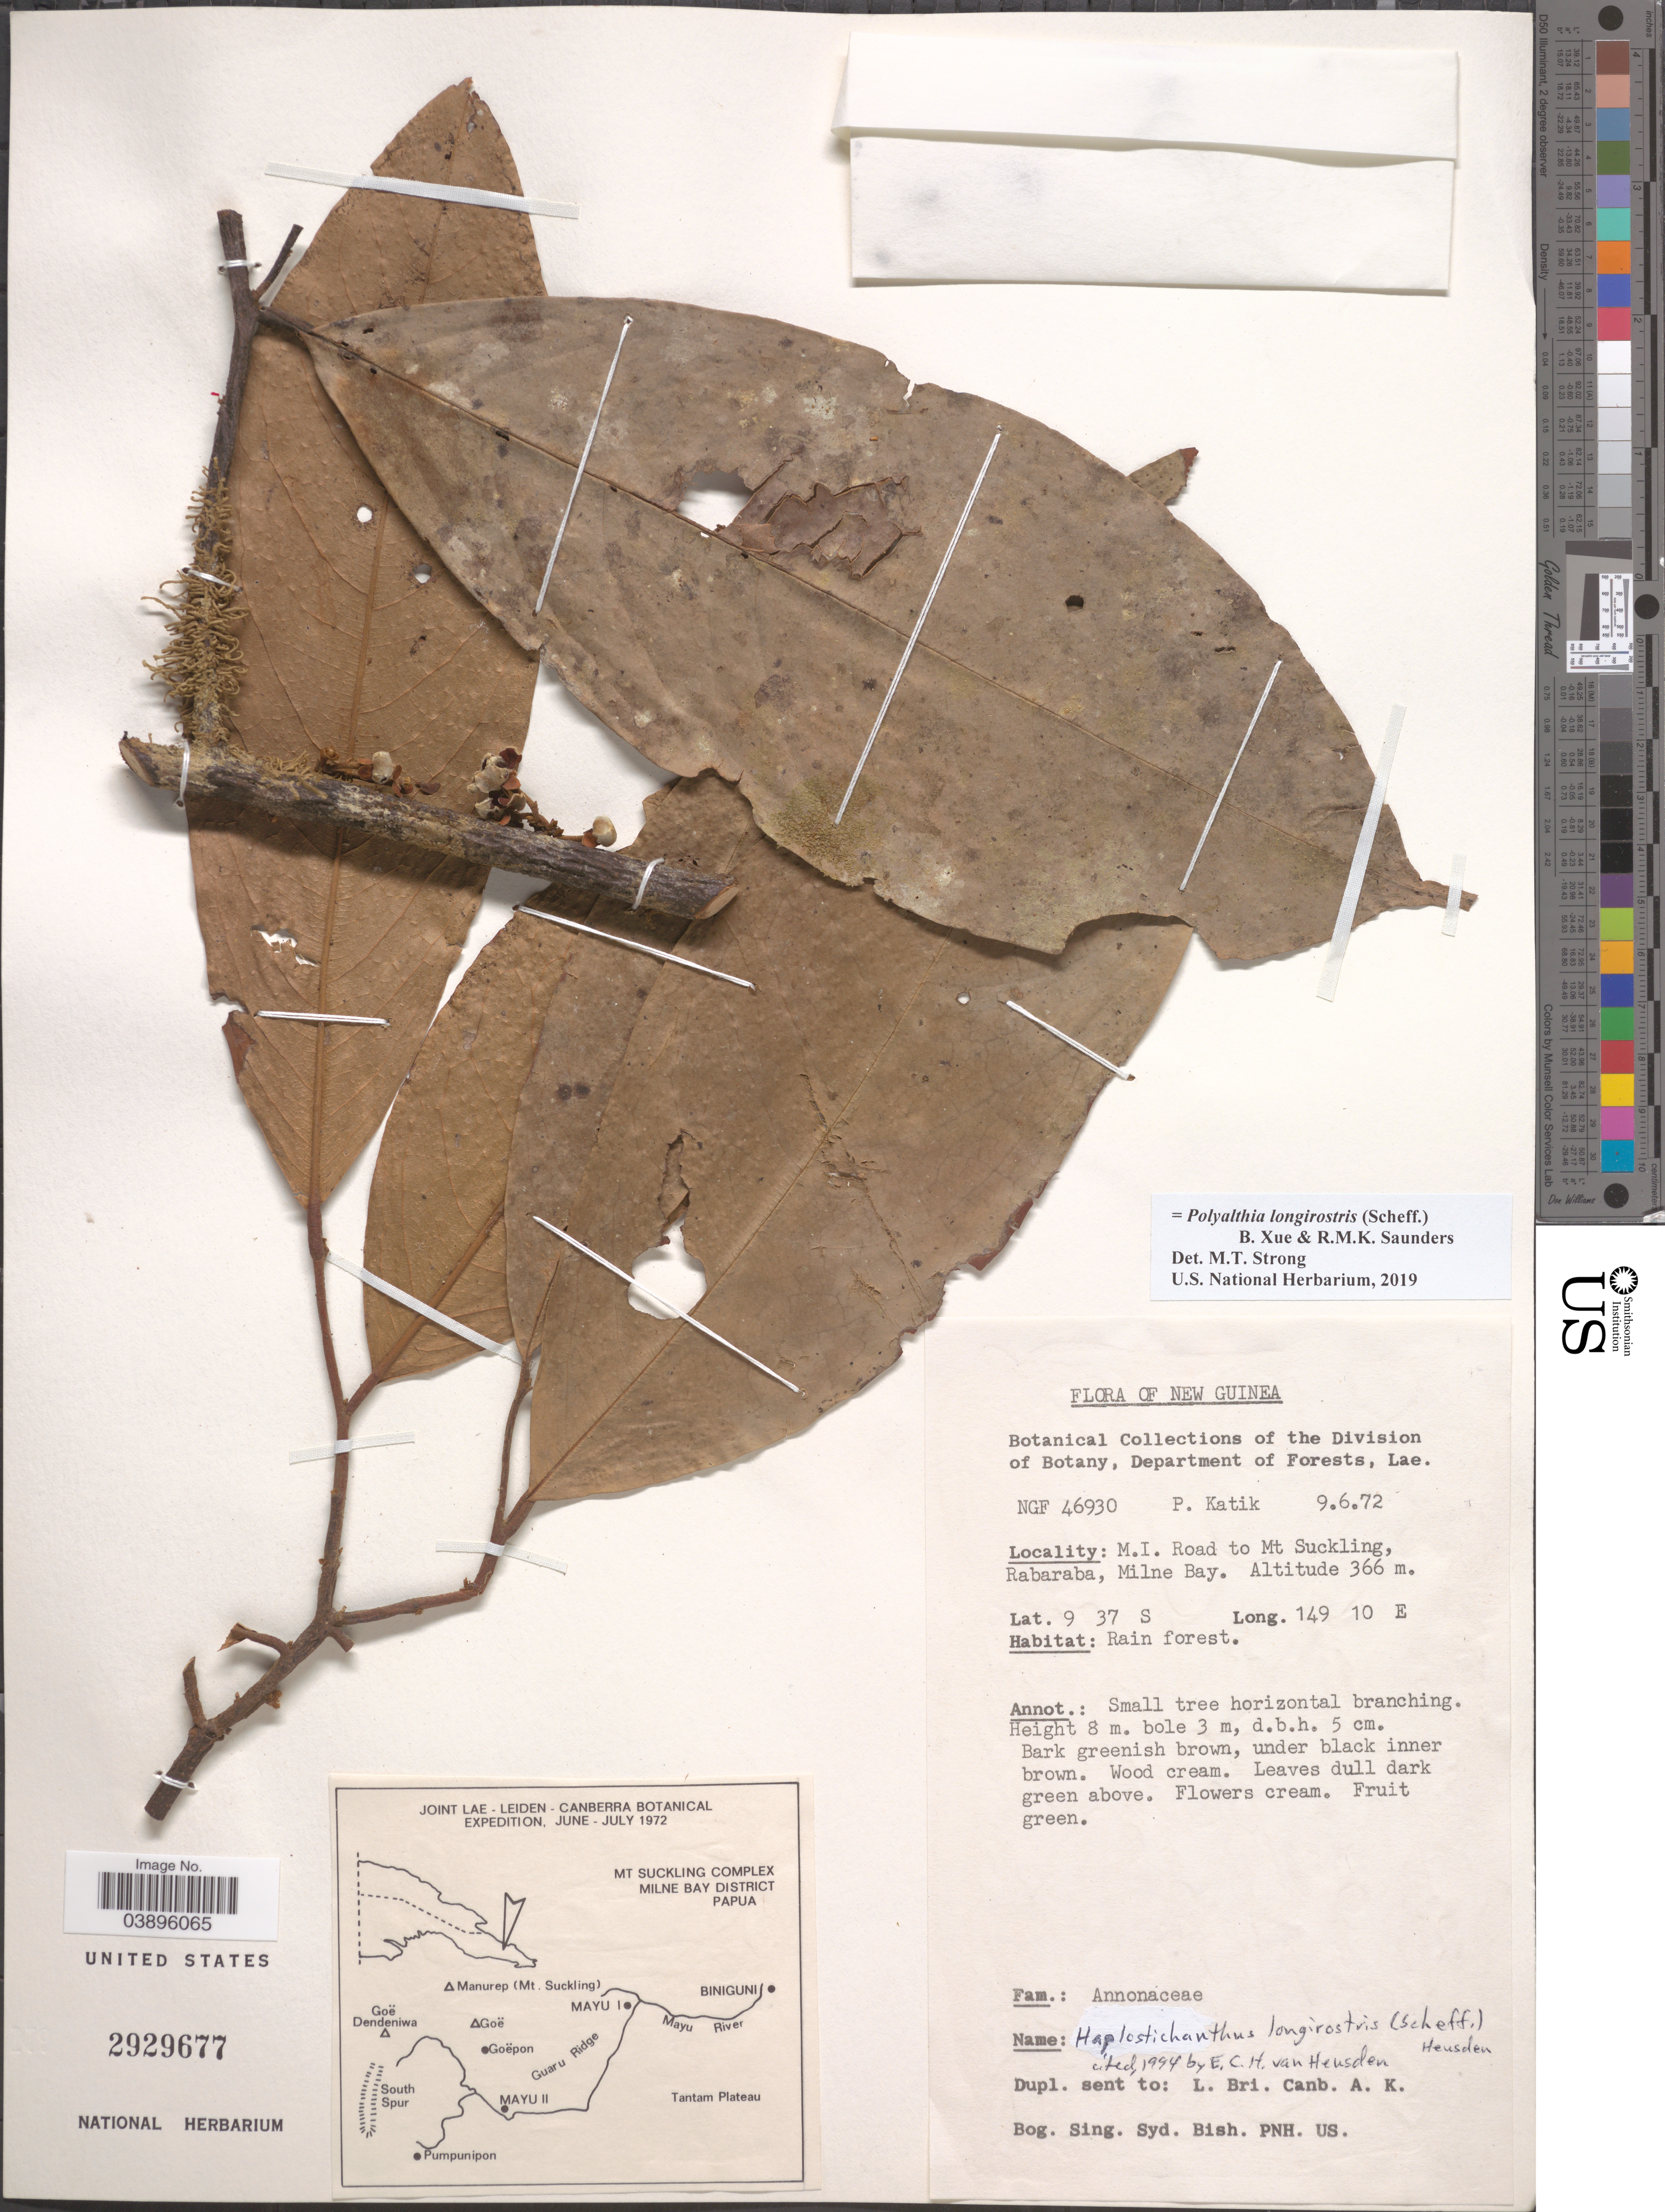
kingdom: Plantae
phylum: Tracheophyta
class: Magnoliopsida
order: Magnoliales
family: Annonaceae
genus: Polyalthia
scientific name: Polyalthia longirostris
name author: (Scheff.) B. Xue & R.M.K. Saunders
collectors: P. Katik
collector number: NGF 46930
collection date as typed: Transcribed d/m/y: 9/6/72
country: Papua New Guinea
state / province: Milne Bay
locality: New Guinea. M. I. Road to Mt Suckling, Rabaraba.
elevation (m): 366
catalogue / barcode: US 2929677